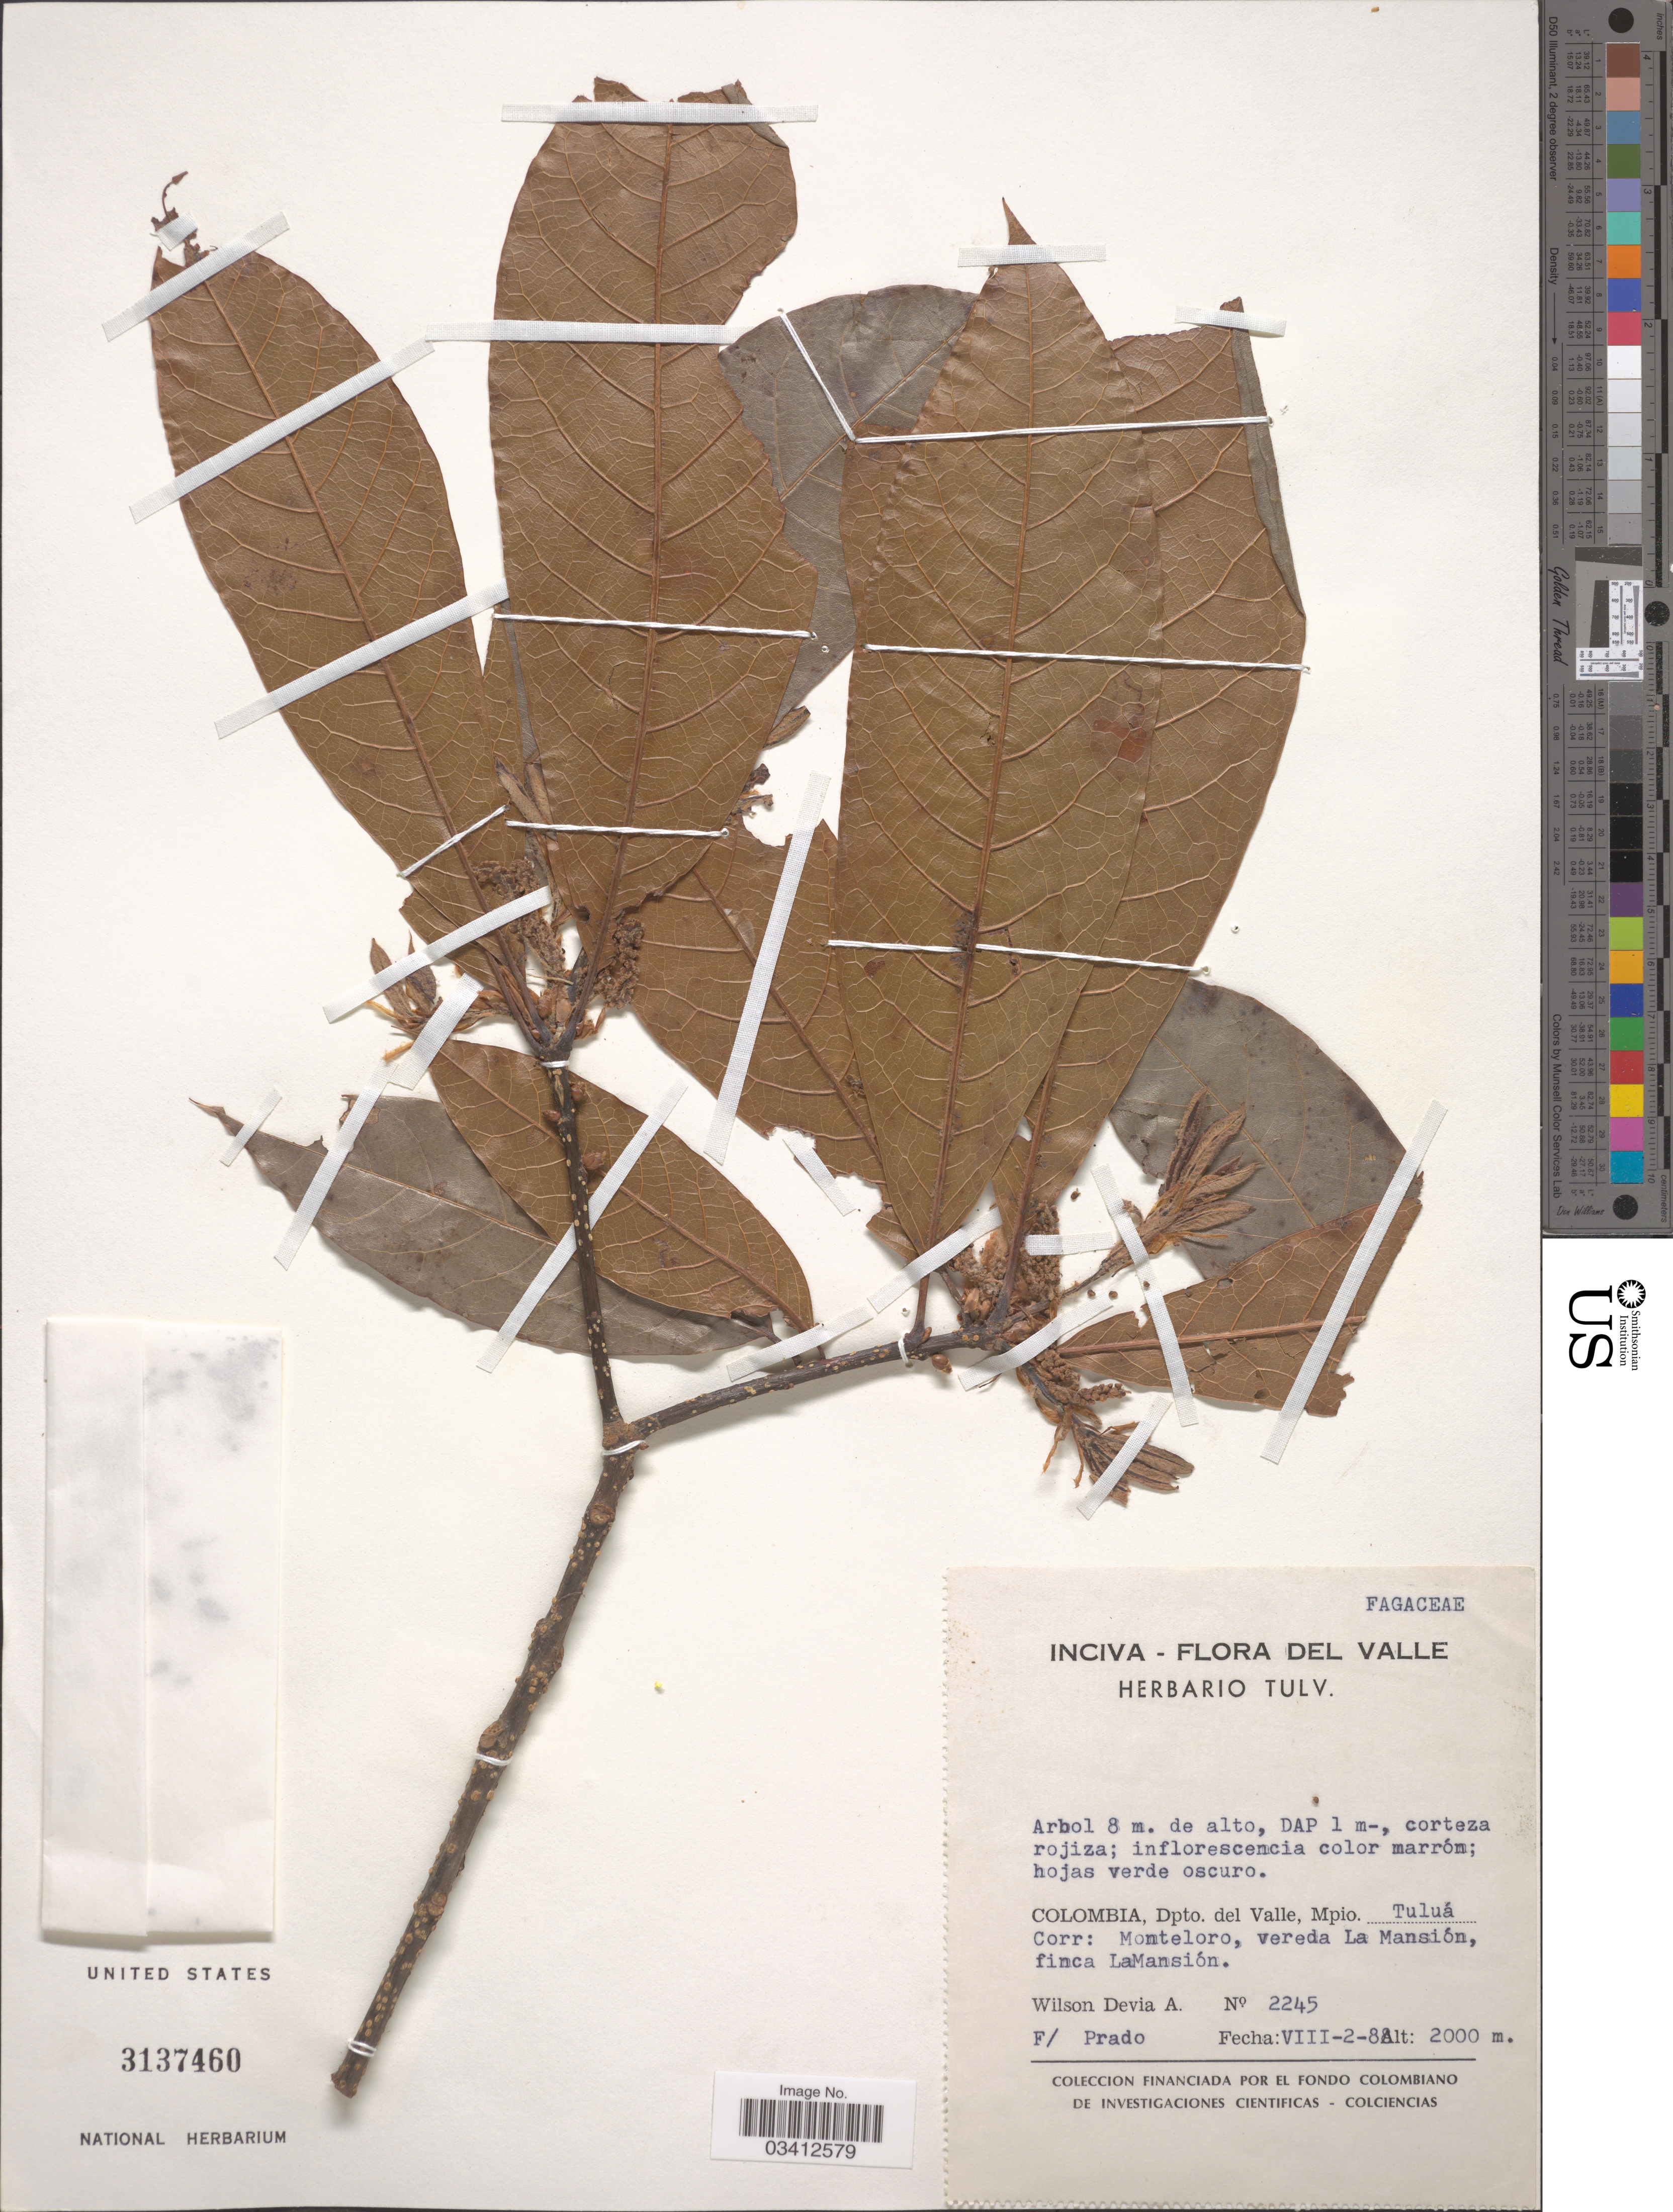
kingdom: Plantae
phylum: Tracheophyta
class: Magnoliopsida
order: Fagales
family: Fagaceae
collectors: W. Devia A. & F. Prado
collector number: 2245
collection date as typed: Transcribed d/m/y: 2/8/88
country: Colombia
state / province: Valle del Cauca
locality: Dpto. del Valle, Mpio. Tuluá. Corr: Monteloro, vereda La Mansión, finca LaMansión.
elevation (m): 2000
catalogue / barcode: US 3137460